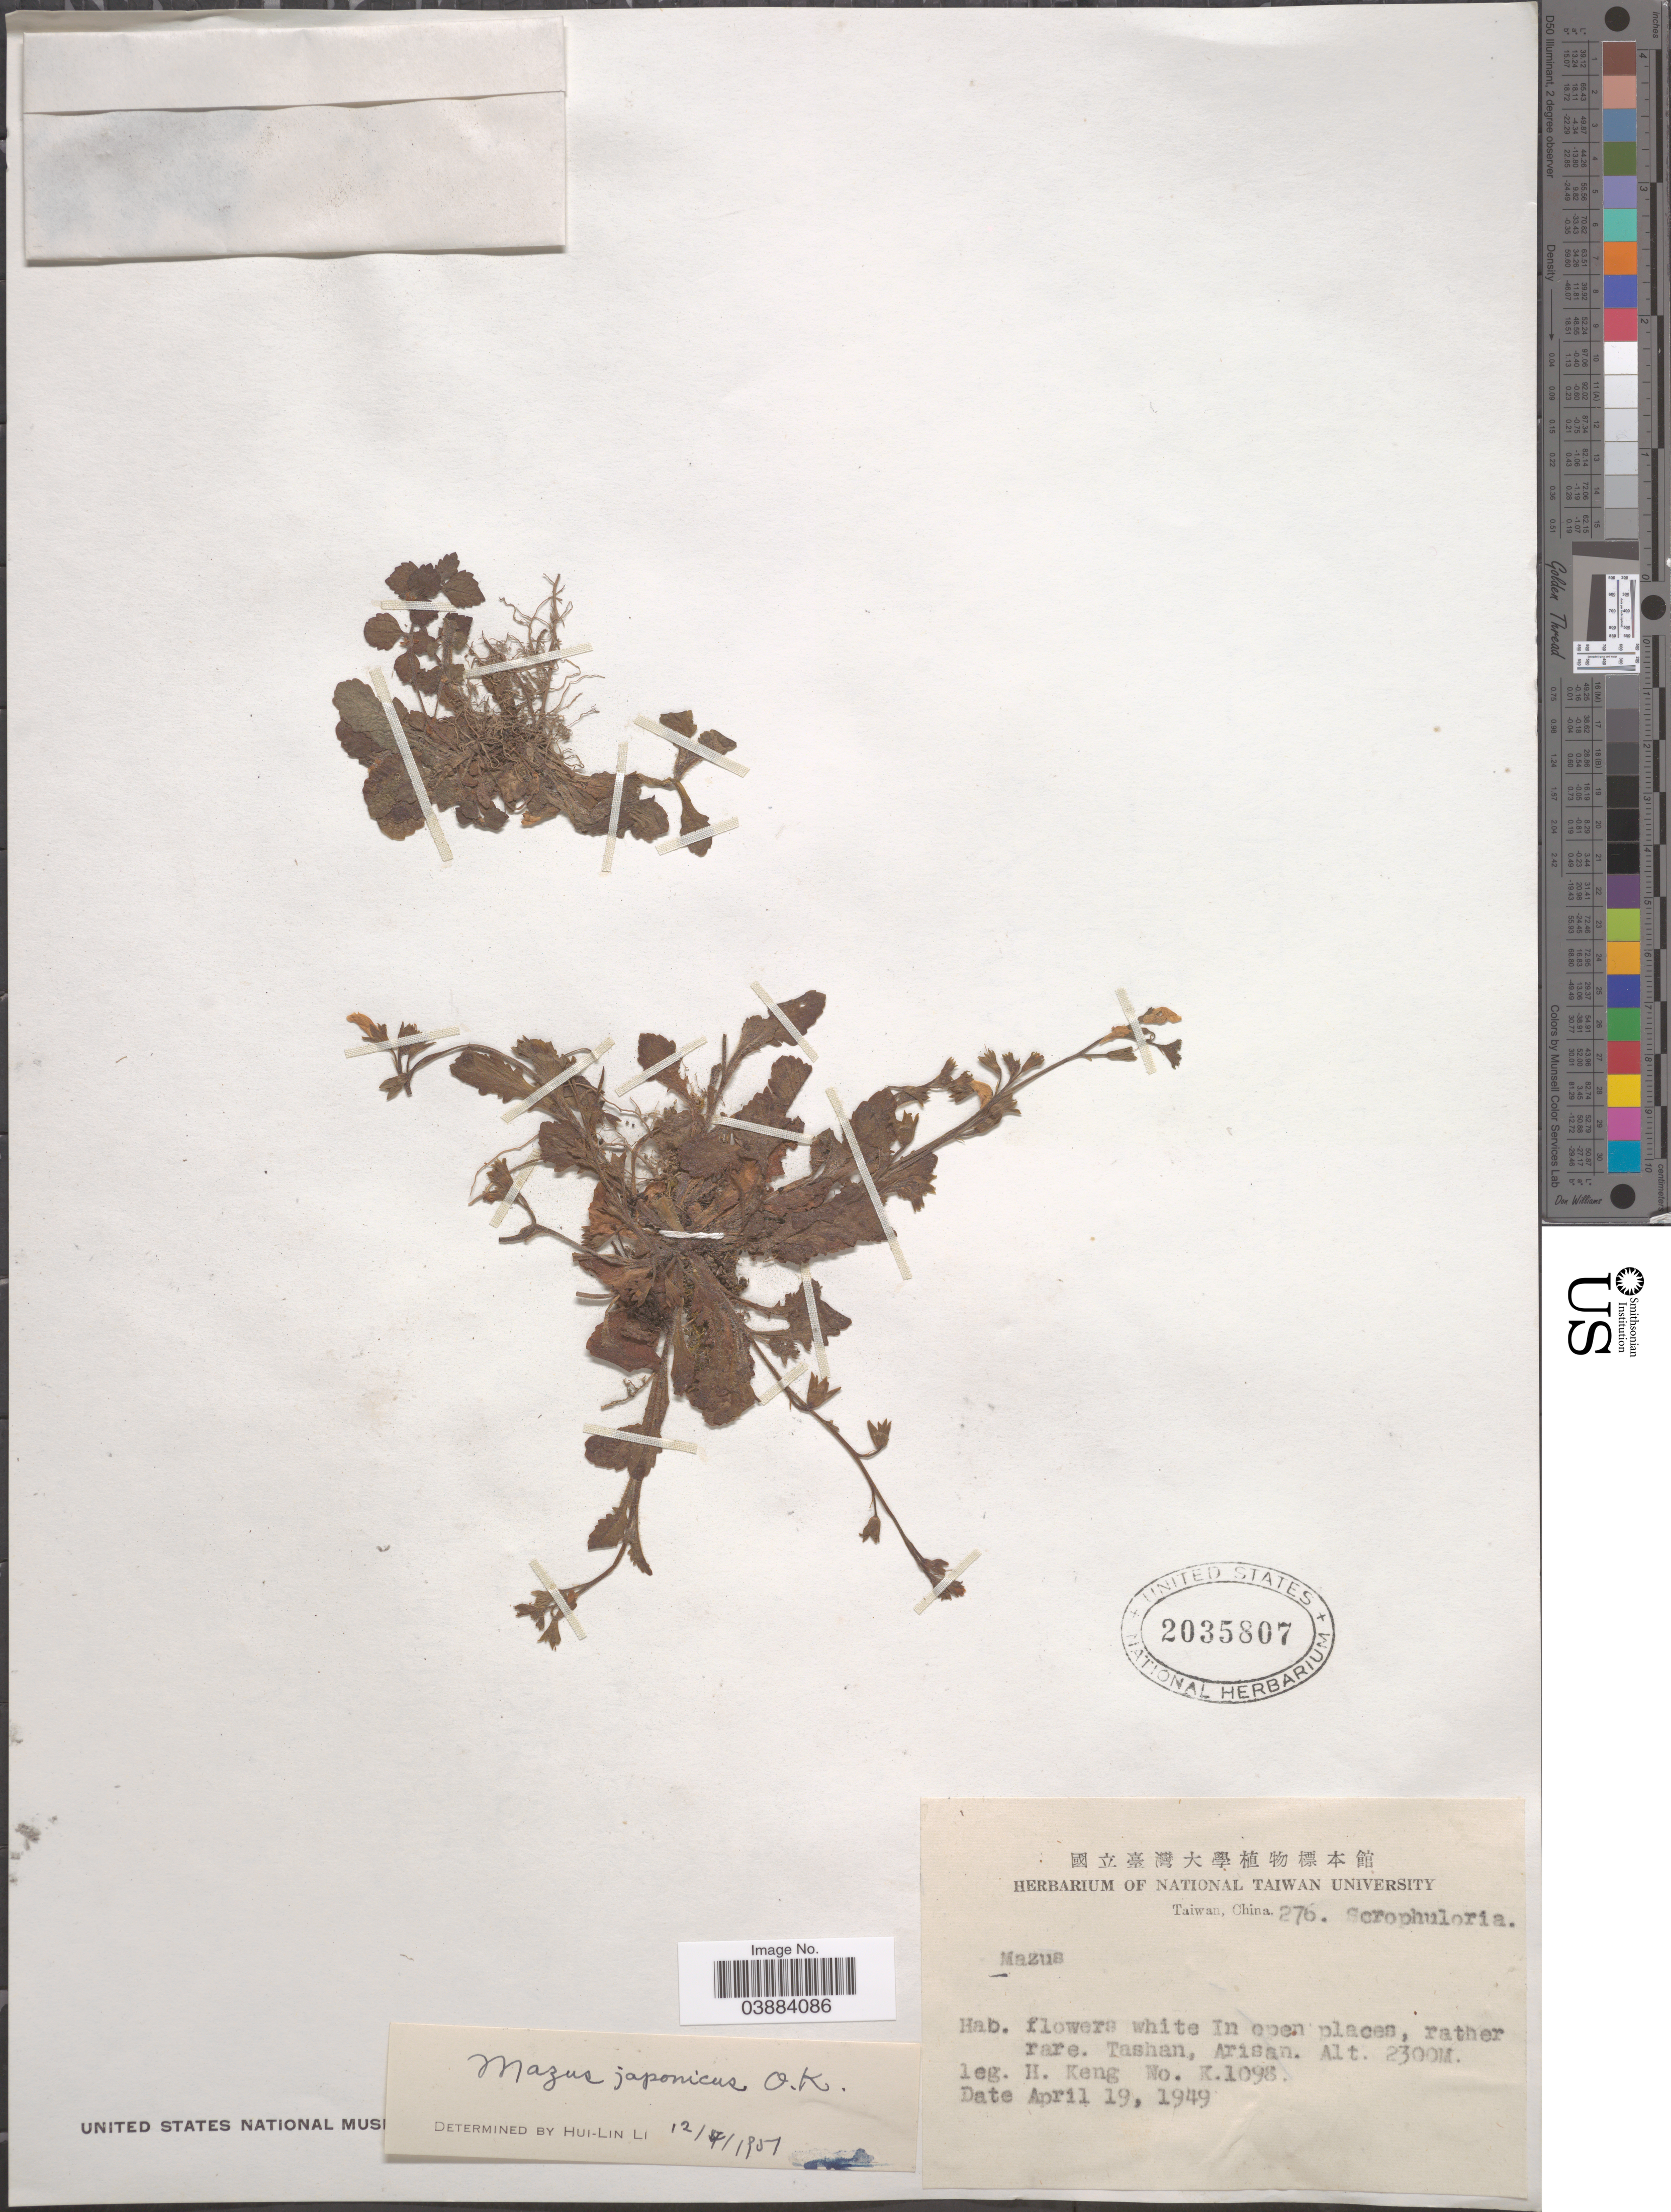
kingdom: Plantae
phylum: Tracheophyta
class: Magnoliopsida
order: Lamiales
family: Mazaceae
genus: Mazus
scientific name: Mazus japonicus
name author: (Thunb.) Kuntze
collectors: H. Keng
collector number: K1098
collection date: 1949-04-19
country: Taiwan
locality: Tashan, Arisan.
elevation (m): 2300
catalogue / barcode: US 2035807